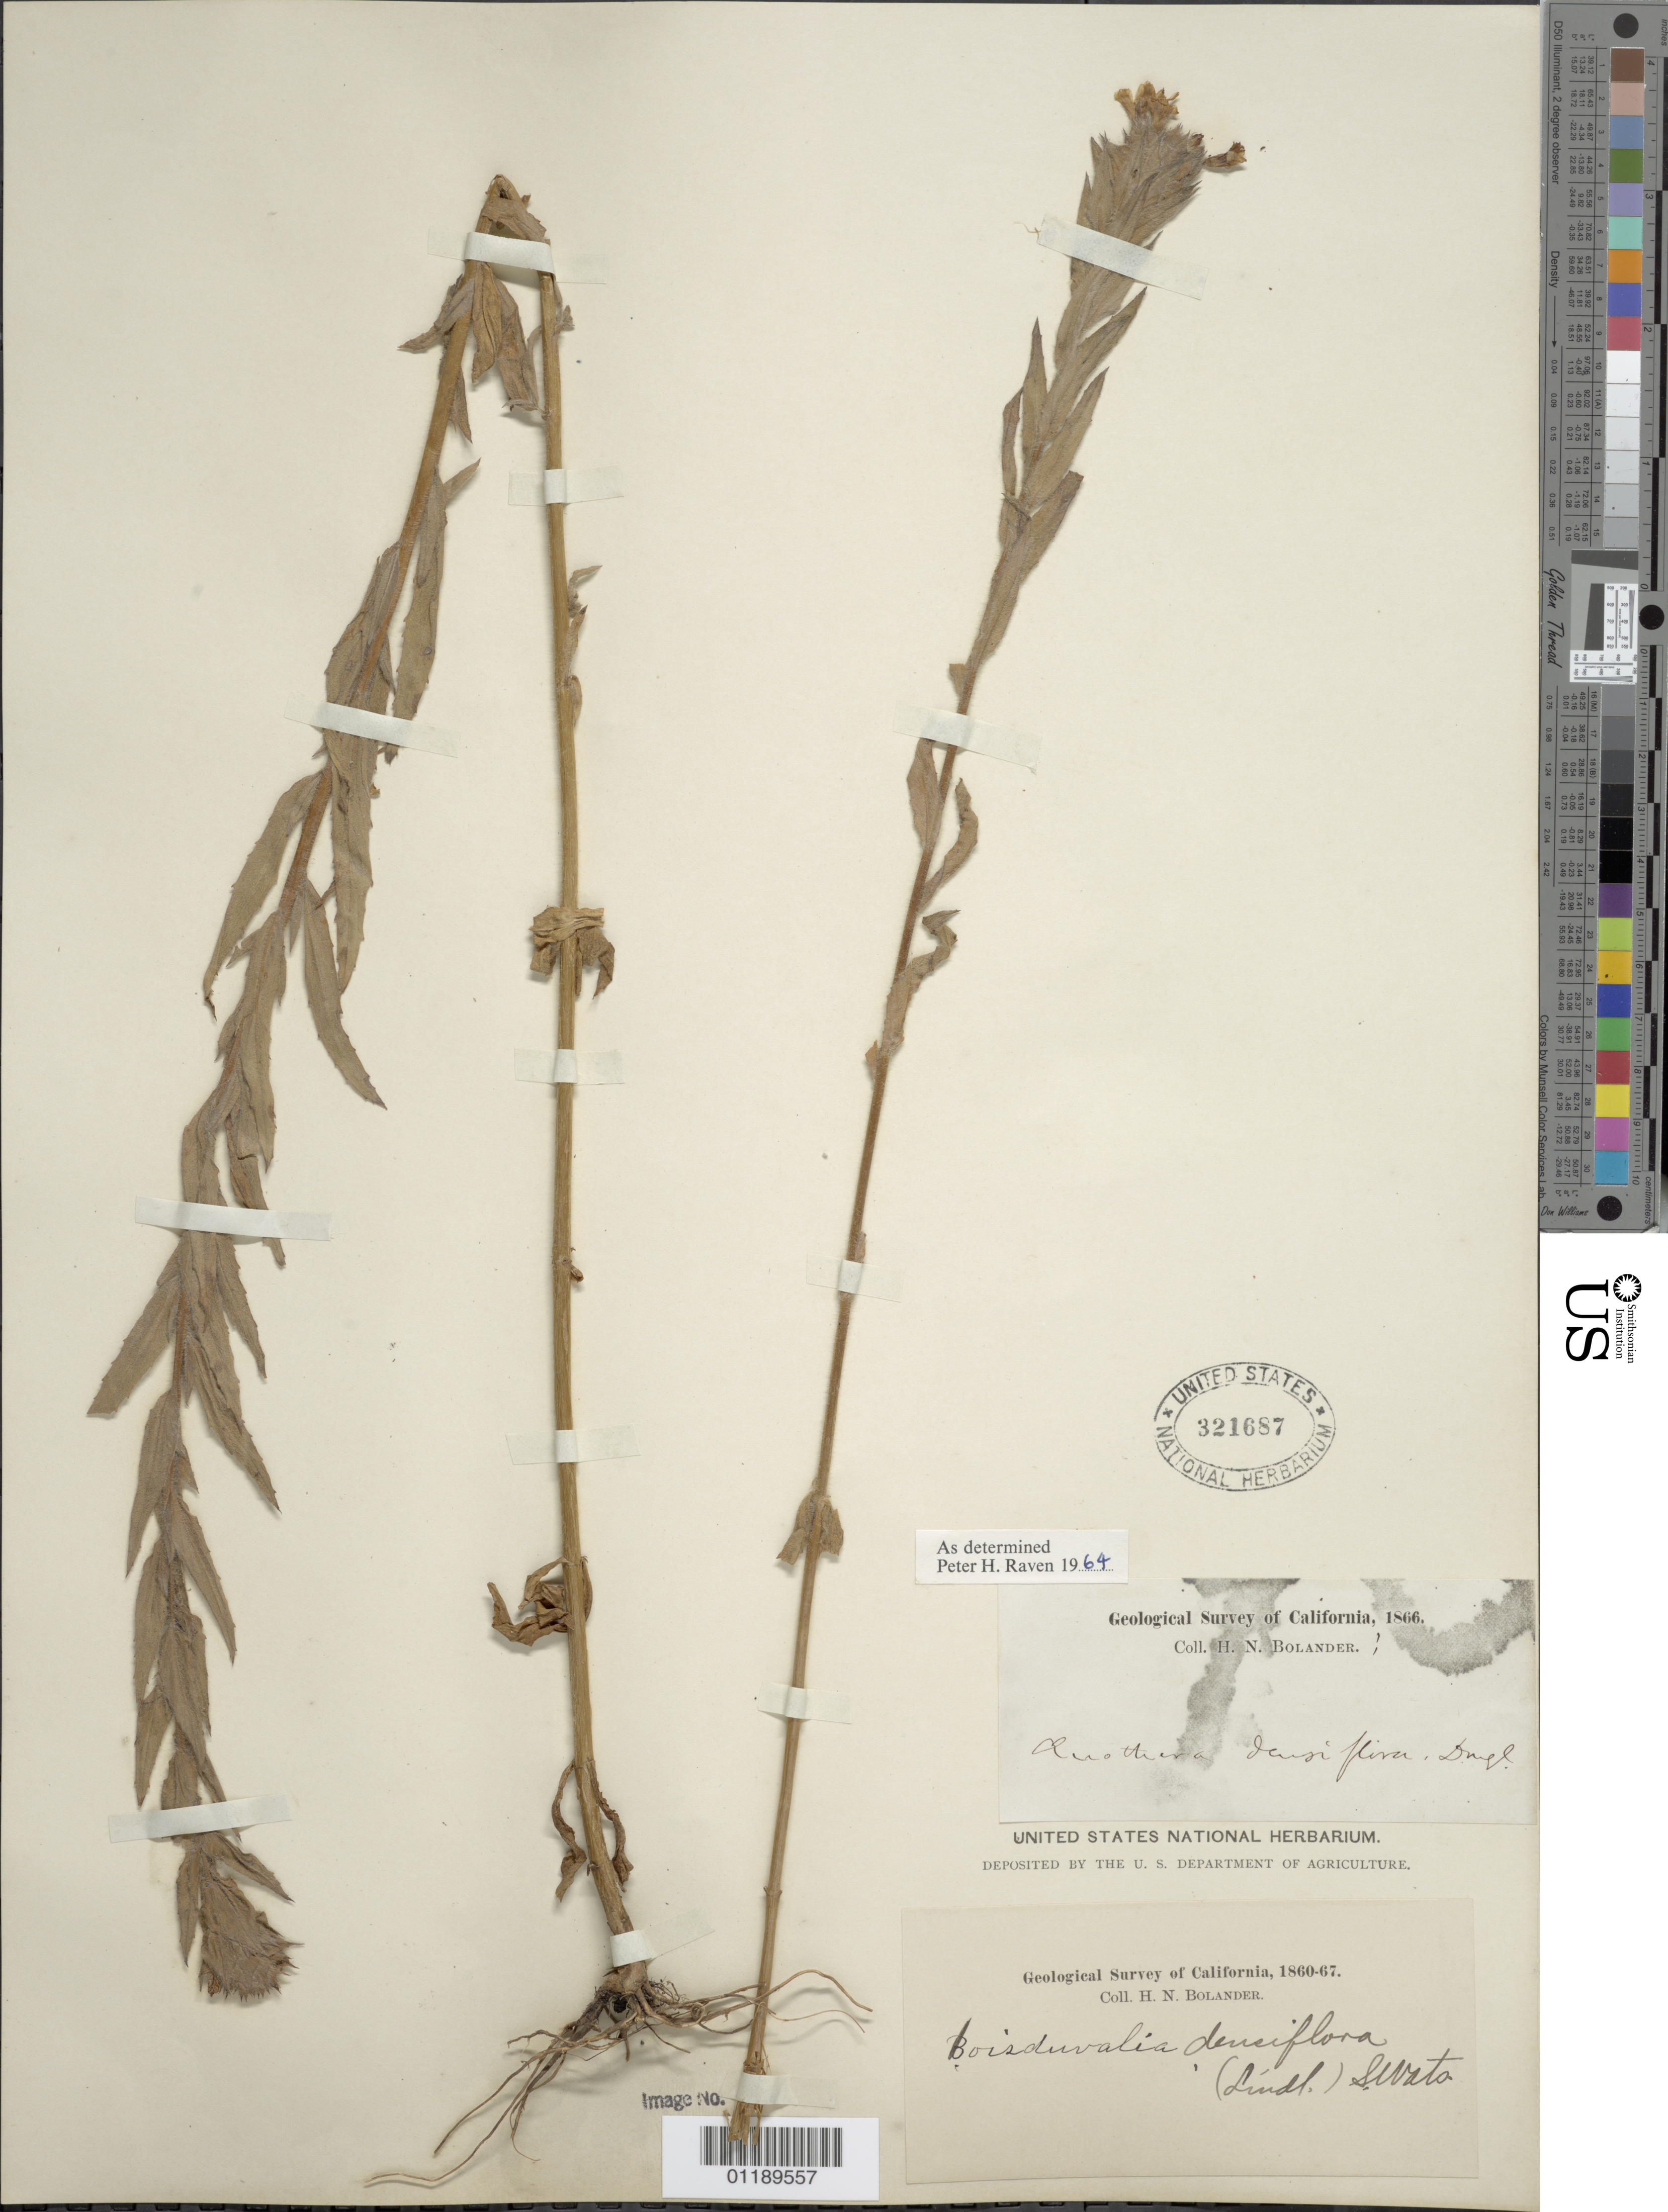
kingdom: Plantae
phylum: Tracheophyta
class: Magnoliopsida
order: Myrtales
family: Onagraceae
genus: Epilobium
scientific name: Epilobium densiflorum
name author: (Lindl.) Hoch & P.H. Raven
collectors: H. Bolander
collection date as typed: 1860 to -- -- 1867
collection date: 1860/1867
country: United States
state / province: California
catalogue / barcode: US 321687